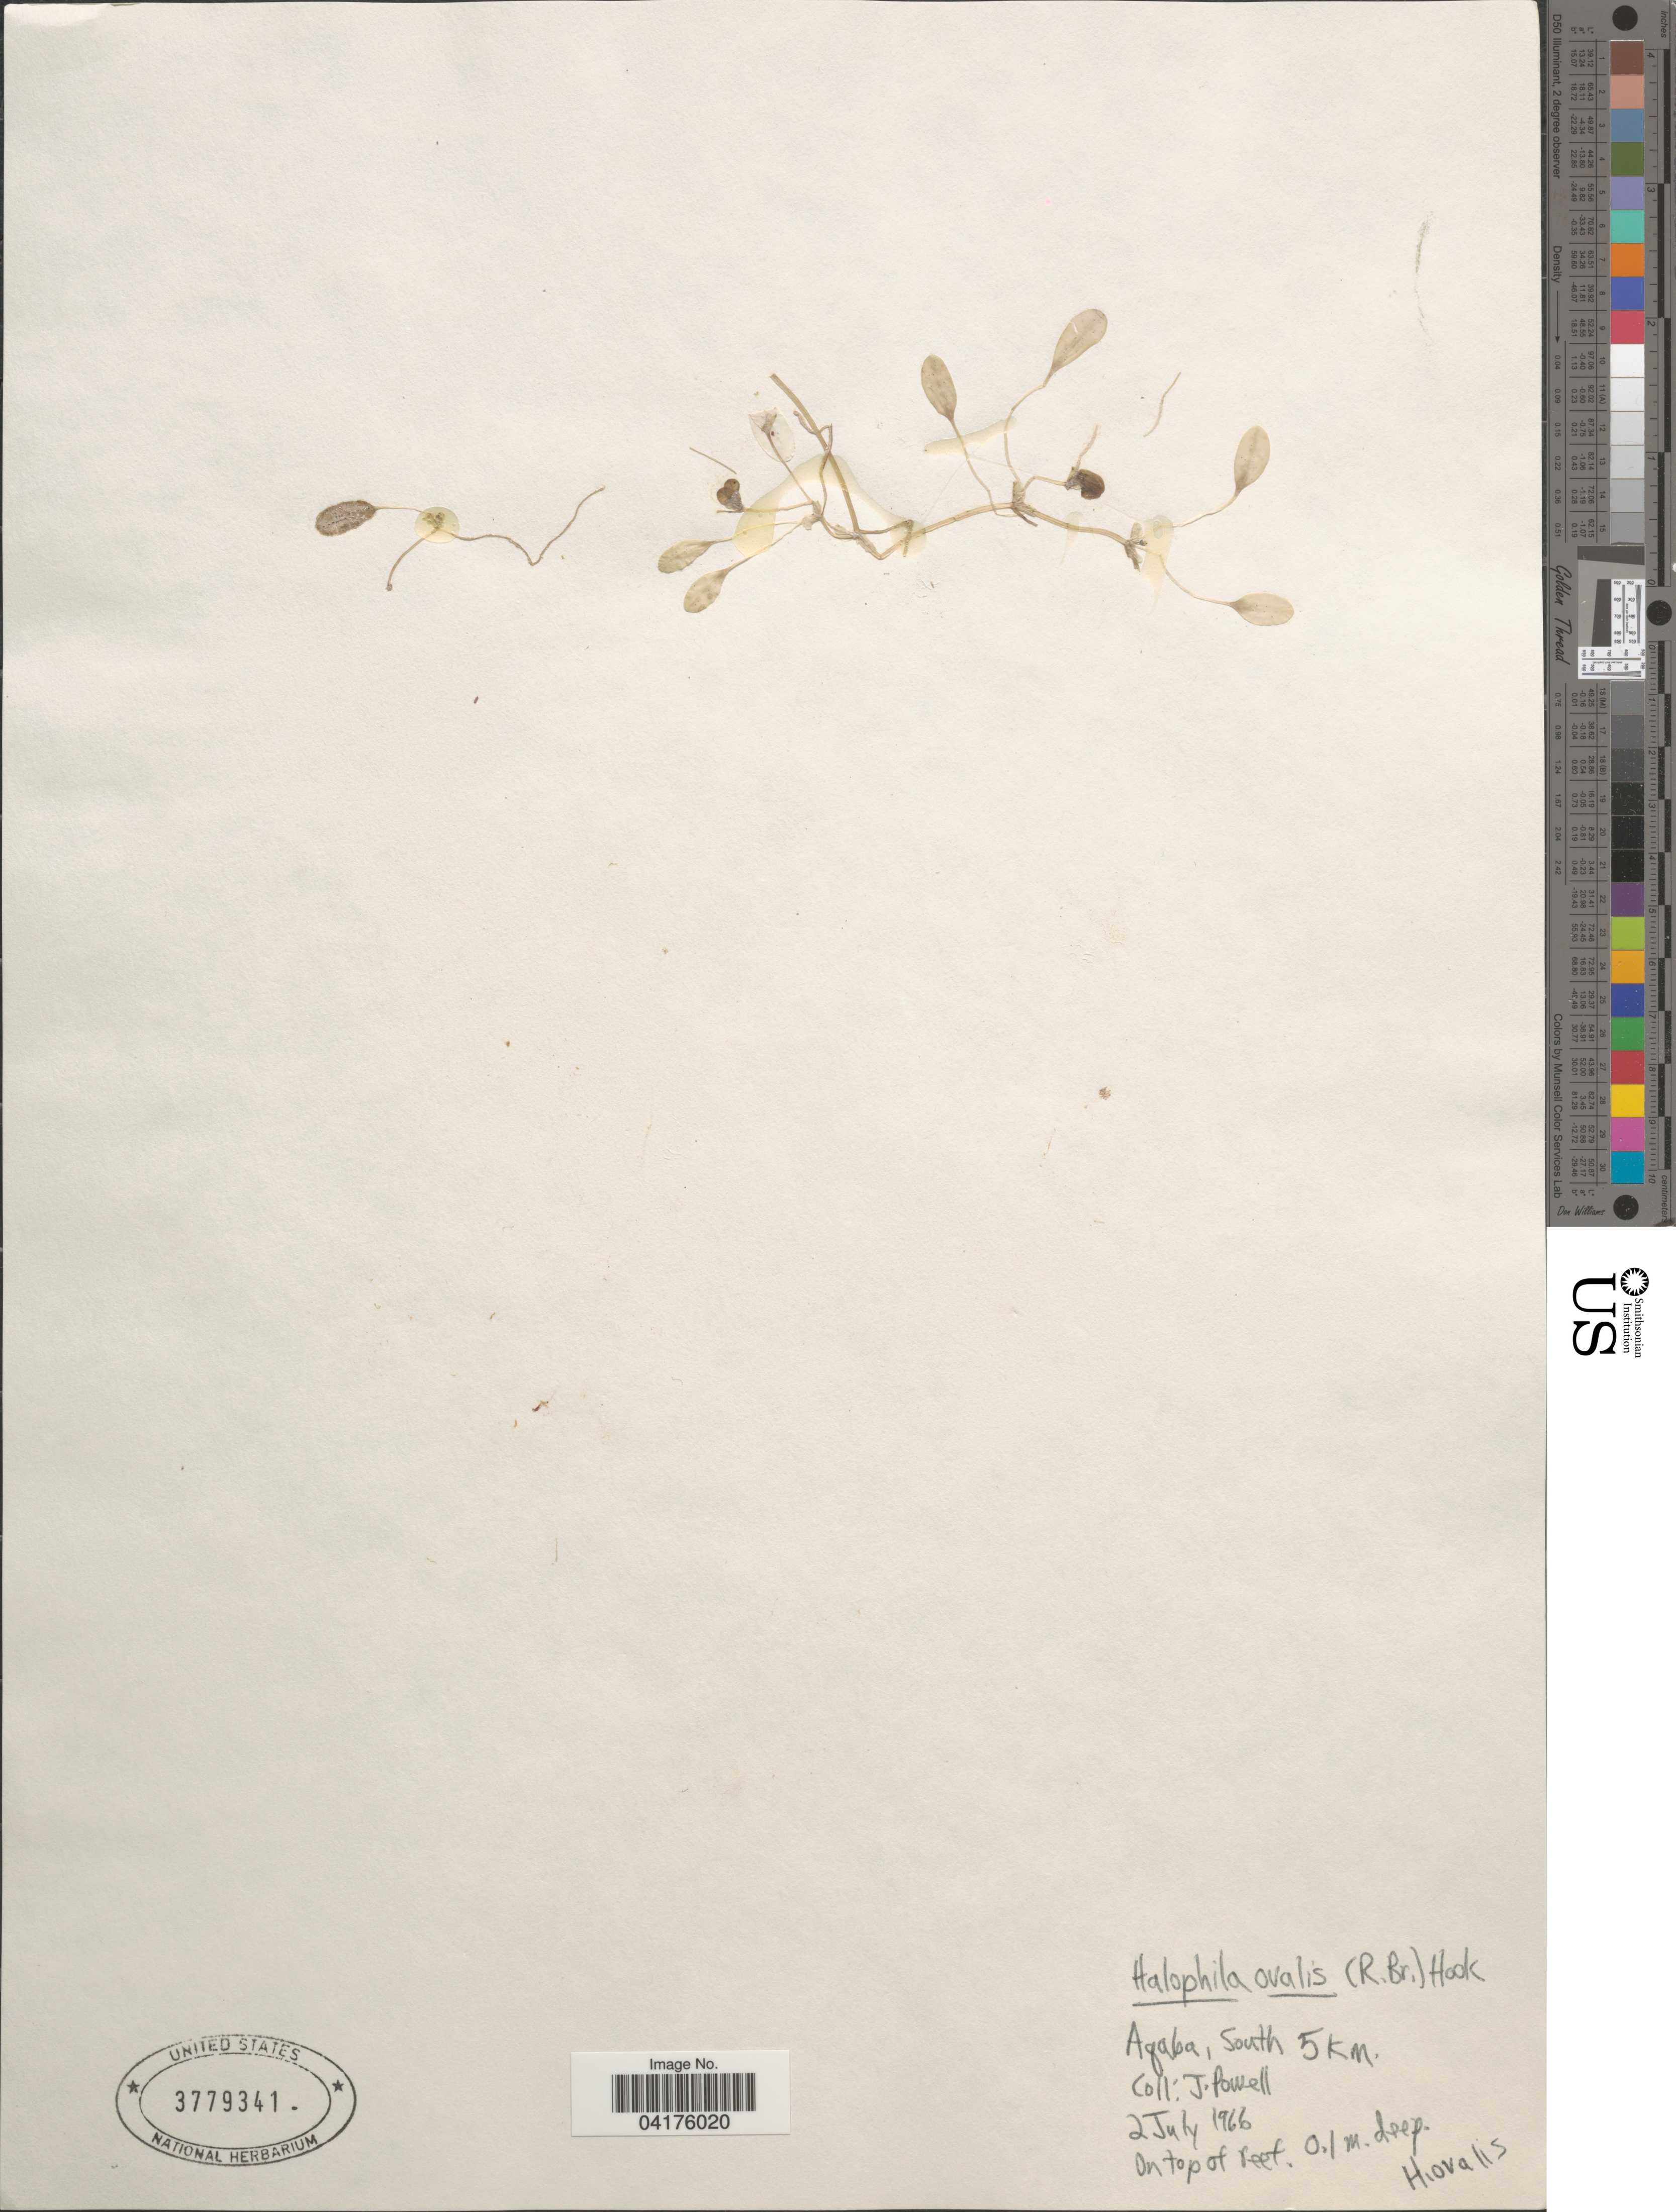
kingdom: Plantae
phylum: Tracheophyta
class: Liliopsida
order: Alismatales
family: Hydrocharitaceae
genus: Halophila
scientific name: Halophila ovalis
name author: (R. Br.) Hook. f.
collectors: J. Powell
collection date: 1966-07-02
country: Jordan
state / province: Al 'Aqabah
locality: Aqaba. South 5 km.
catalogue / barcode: US 3779341